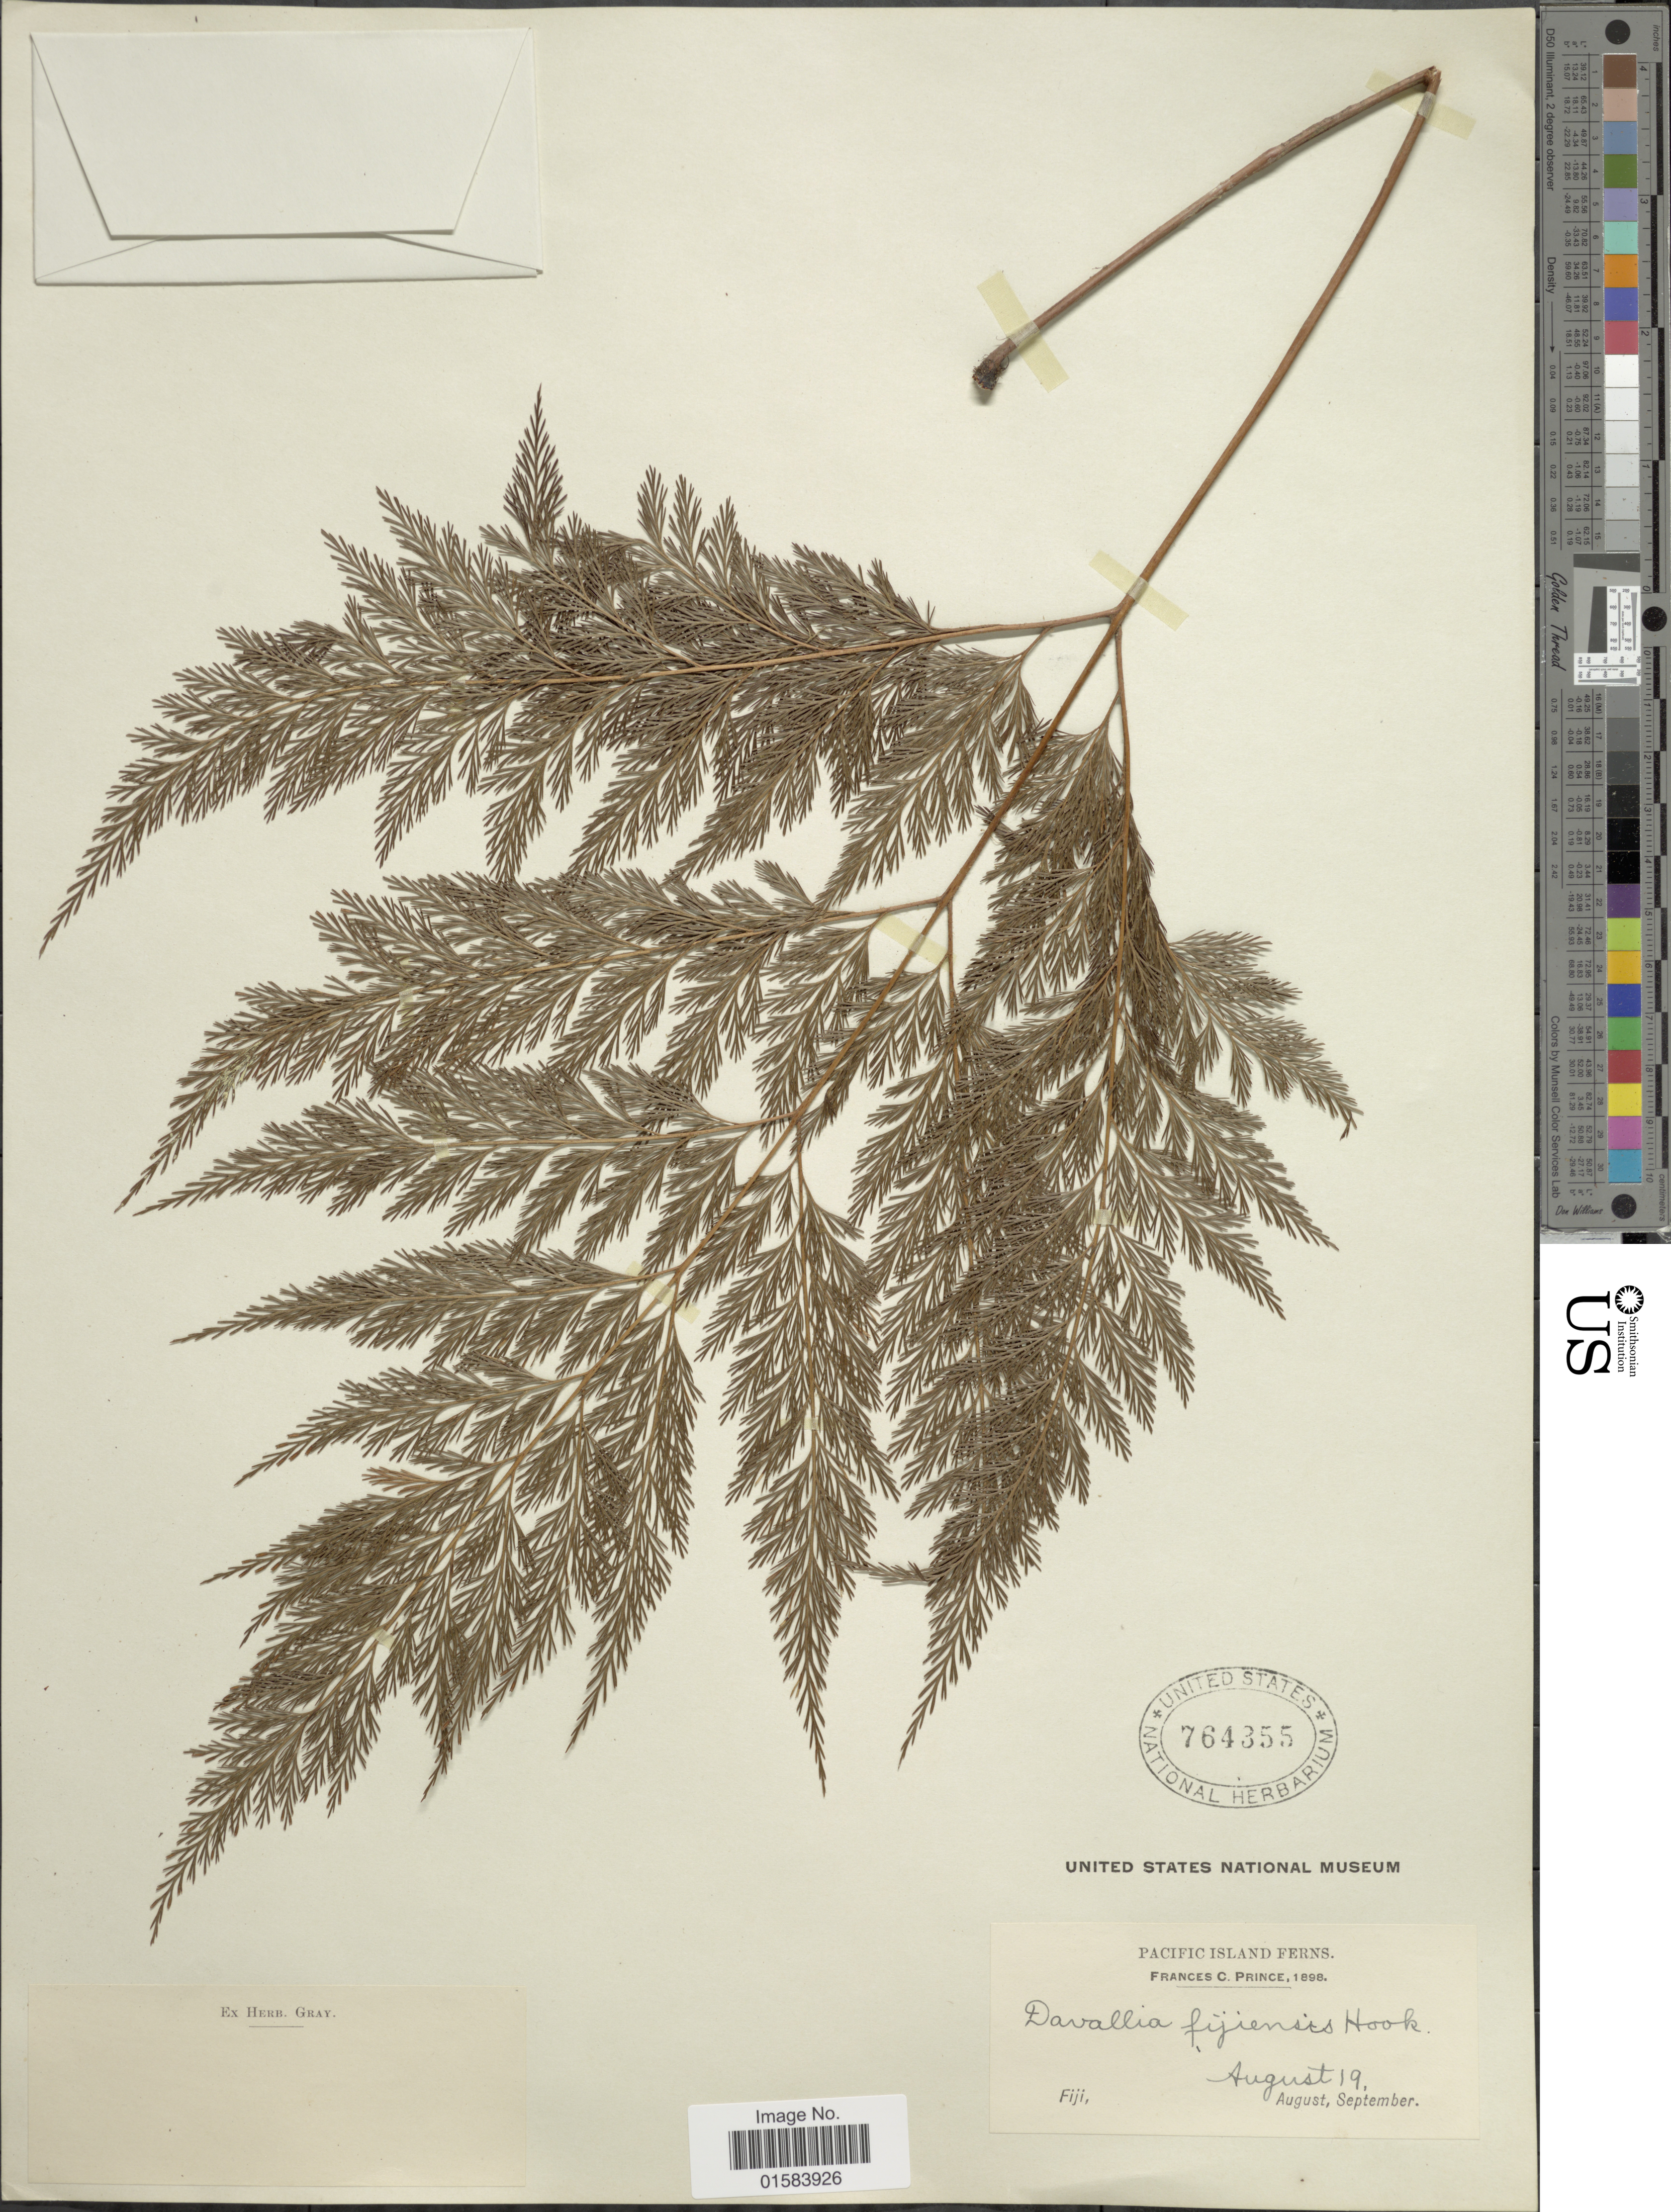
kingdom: Plantae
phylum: Tracheophyta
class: Polypodiopsida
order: Polypodiales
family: Davalliaceae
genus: Davallia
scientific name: Davallia solida var. fejeensis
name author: (Hook.) Noot.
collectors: F. Prince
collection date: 1898-08-19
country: Fiji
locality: Pacific Island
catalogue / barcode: US 764355